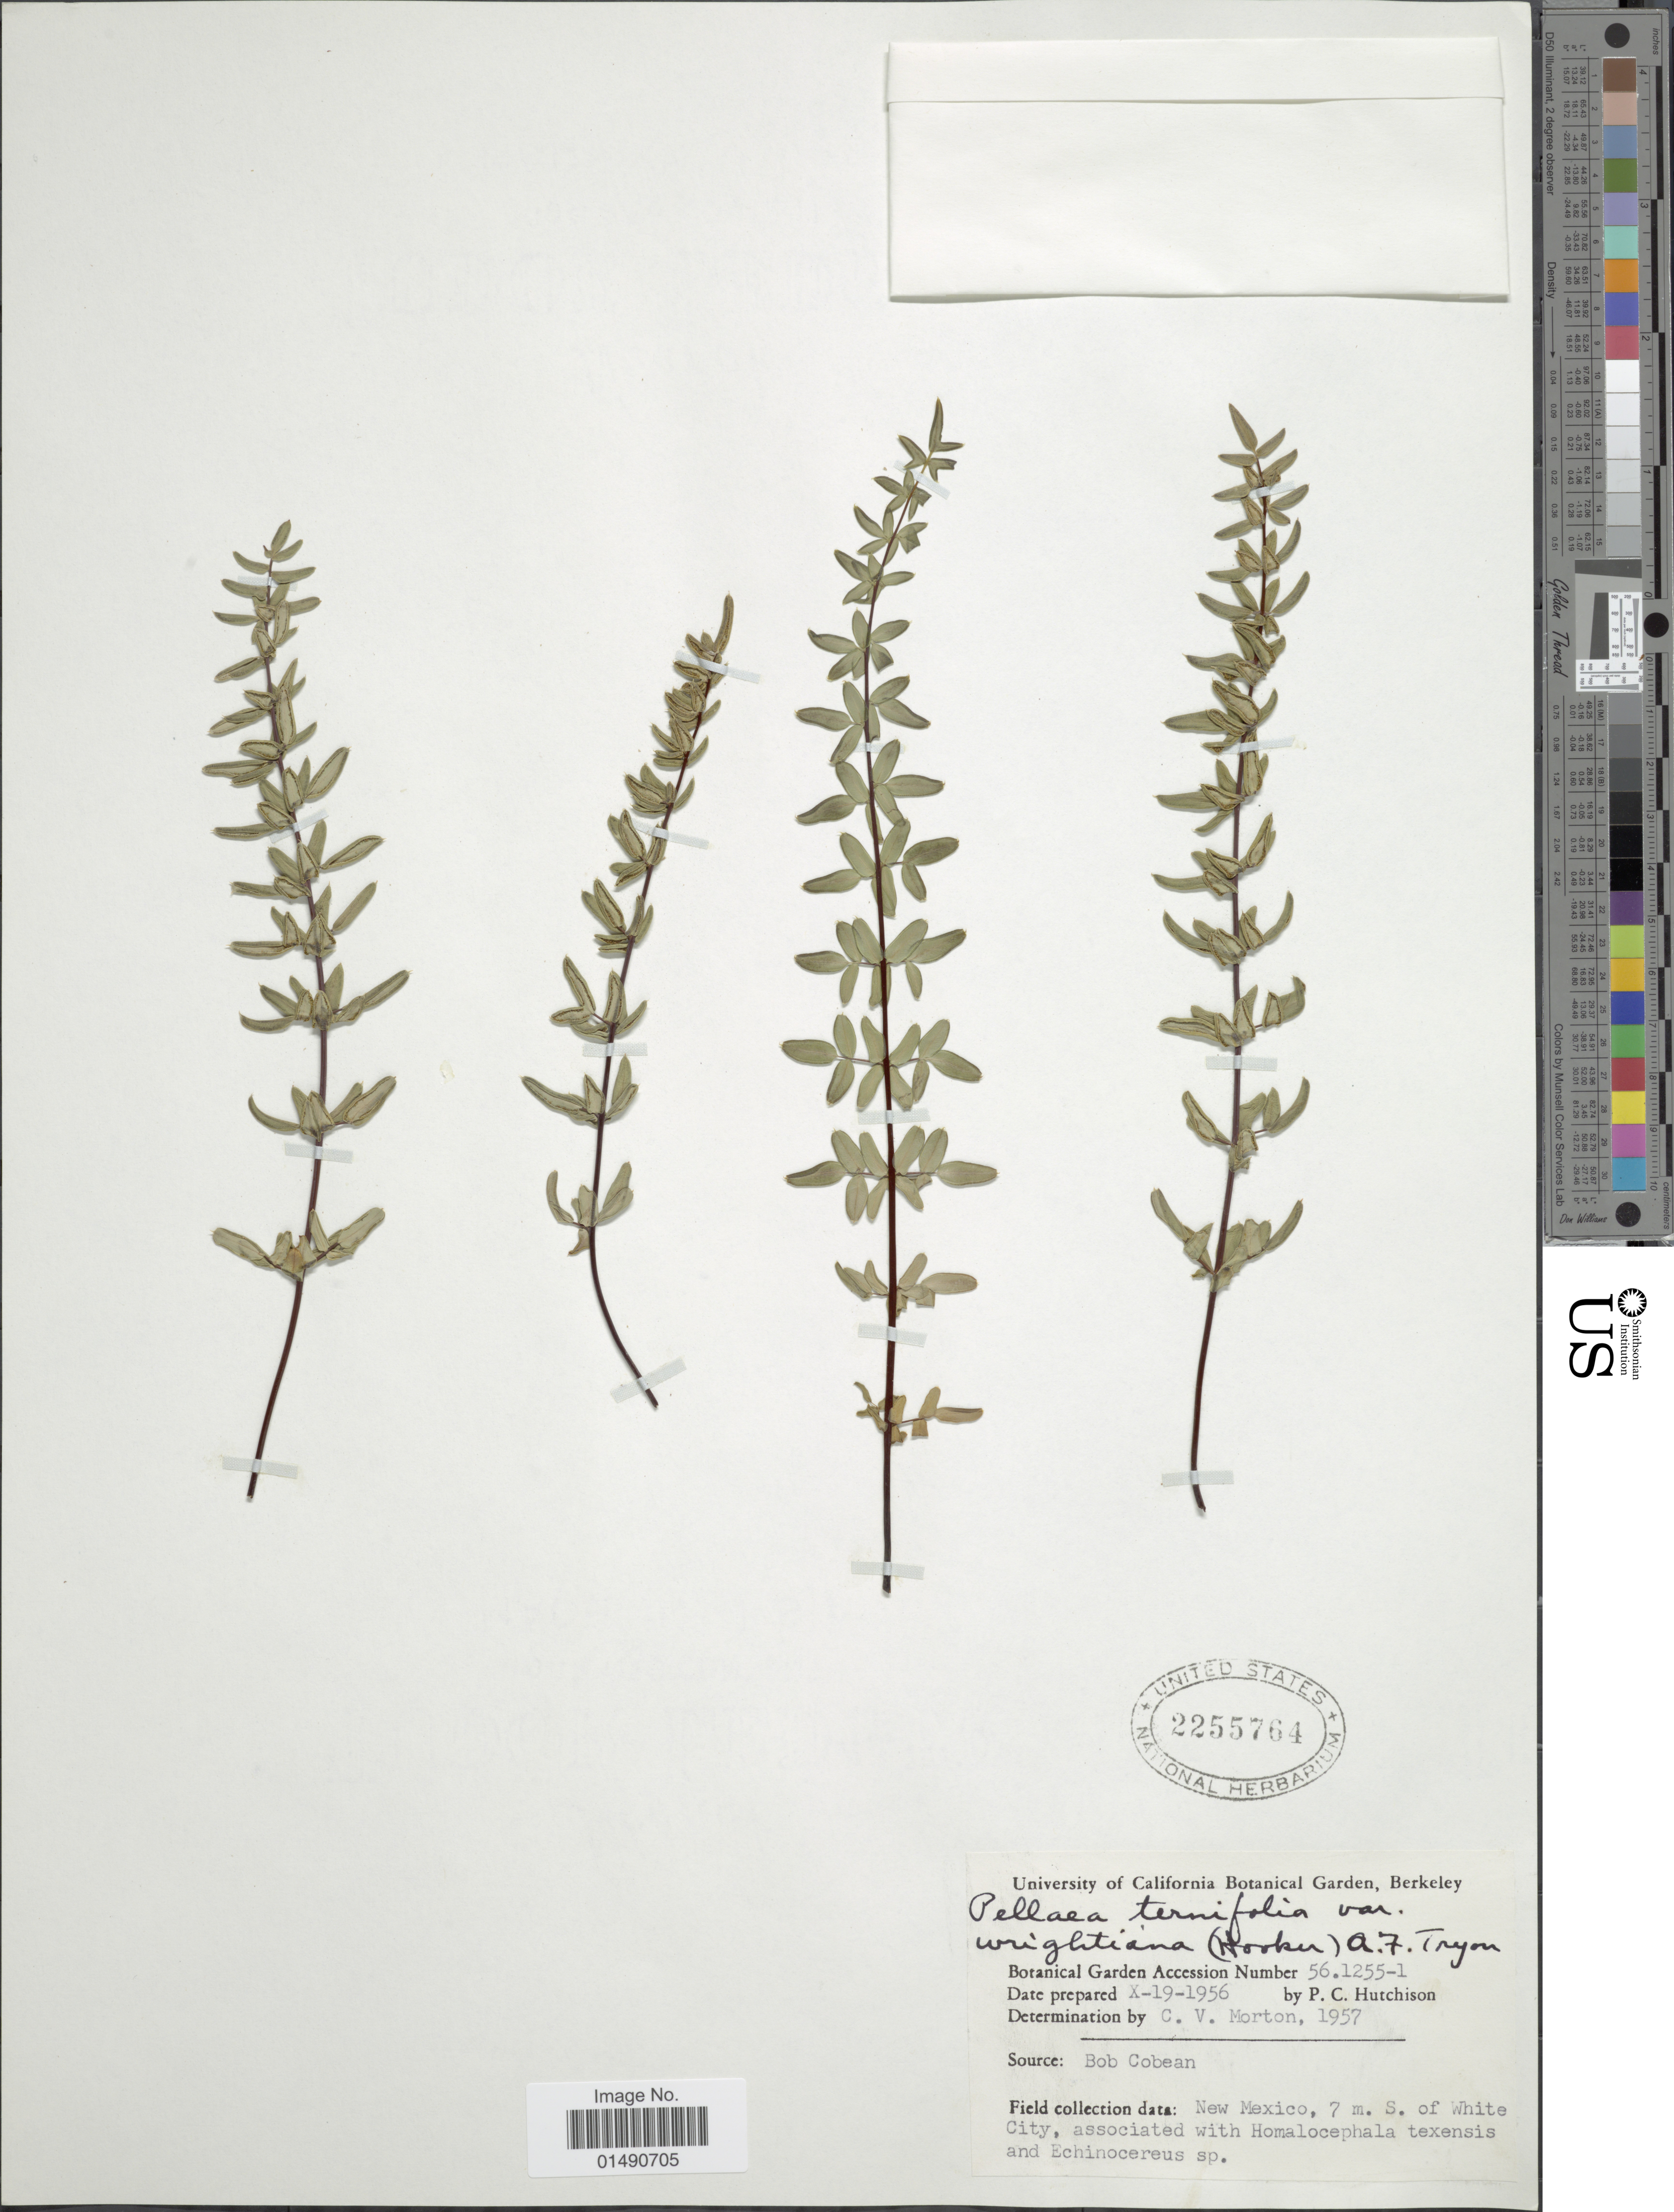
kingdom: Plantae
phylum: Tracheophyta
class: Polypodiopsida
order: Polypodiales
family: Pteridaceae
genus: Pellaea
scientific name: Pellaea ternifolia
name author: (Cav.) Link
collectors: P. C. Hutchison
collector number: Botanical Garden Accession Number 561255-1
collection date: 1956-10-19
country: United States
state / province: New Mexico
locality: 7 m. S. of White City, Source: Bob Cobean, Botanical Garden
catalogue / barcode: US 2255764